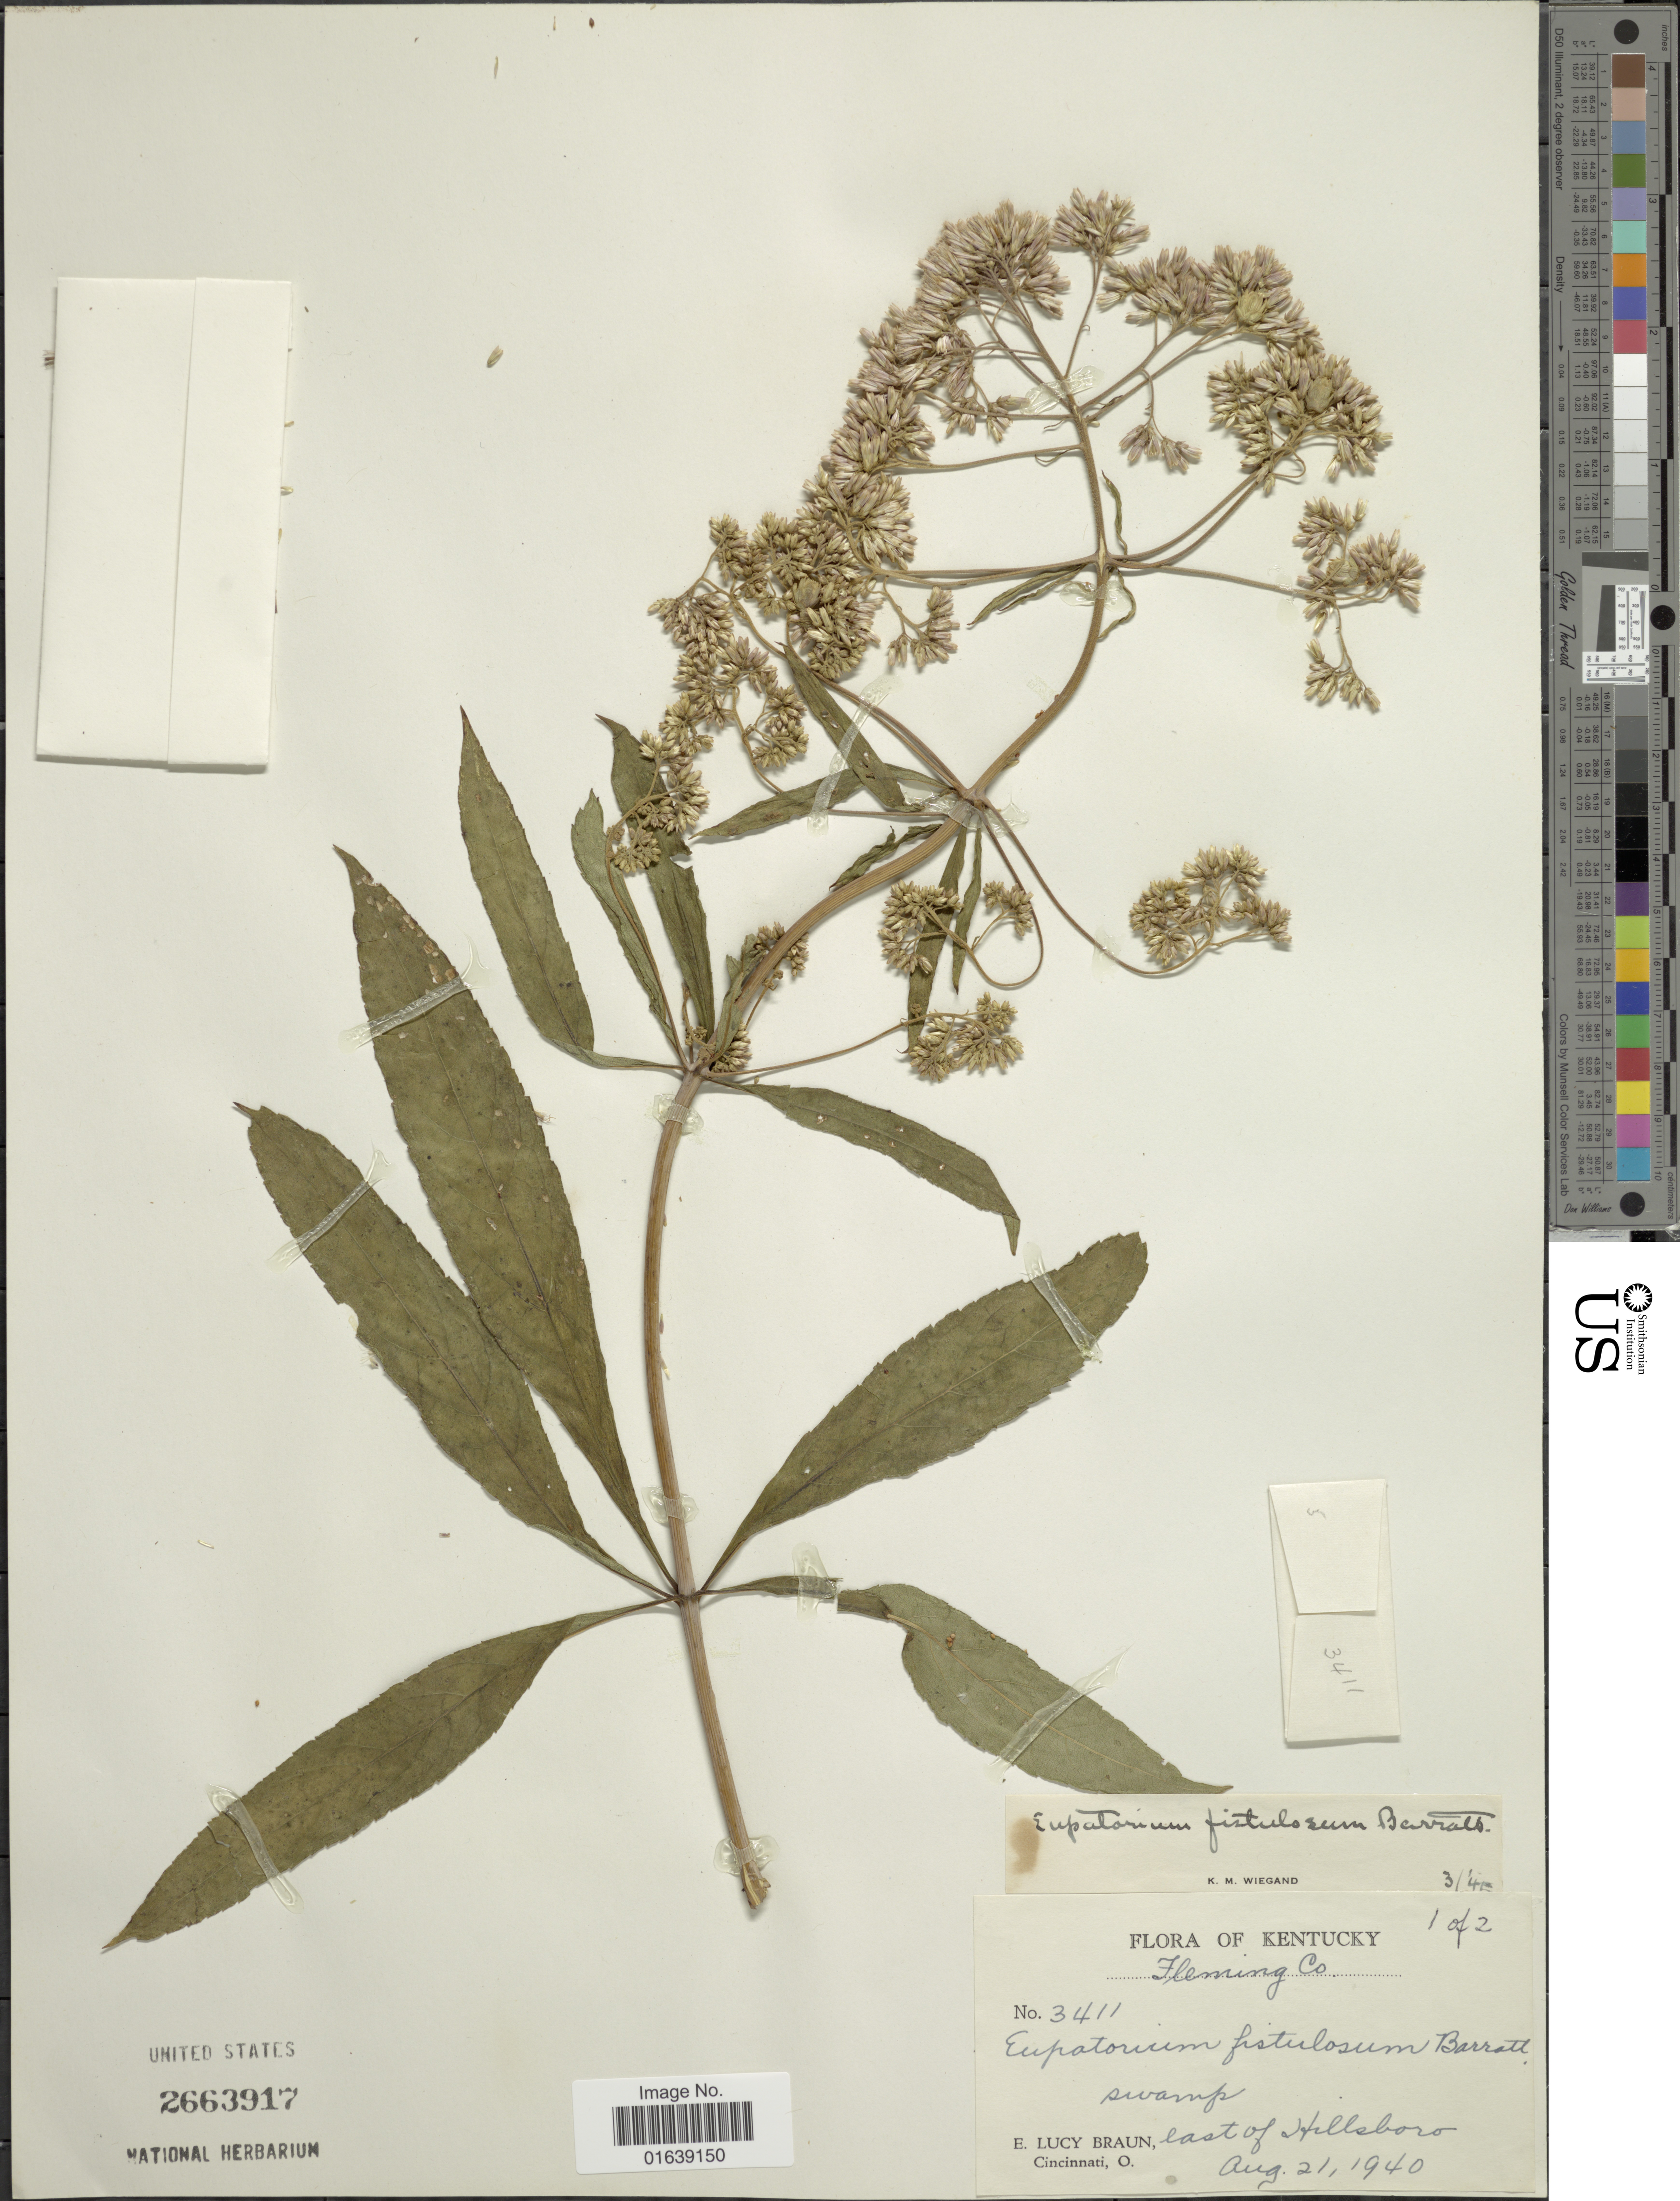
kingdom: Plantae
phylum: Tracheophyta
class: Magnoliopsida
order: Asterales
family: Asteraceae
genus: Eupatorium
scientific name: Eupatorium fistulosum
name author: Barratt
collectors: E. L. Braun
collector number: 3411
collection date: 1940-08-21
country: United States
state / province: Kentucky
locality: Kentucky. Fleming Co. swamp. East of Hillsboro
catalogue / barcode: US 2663917